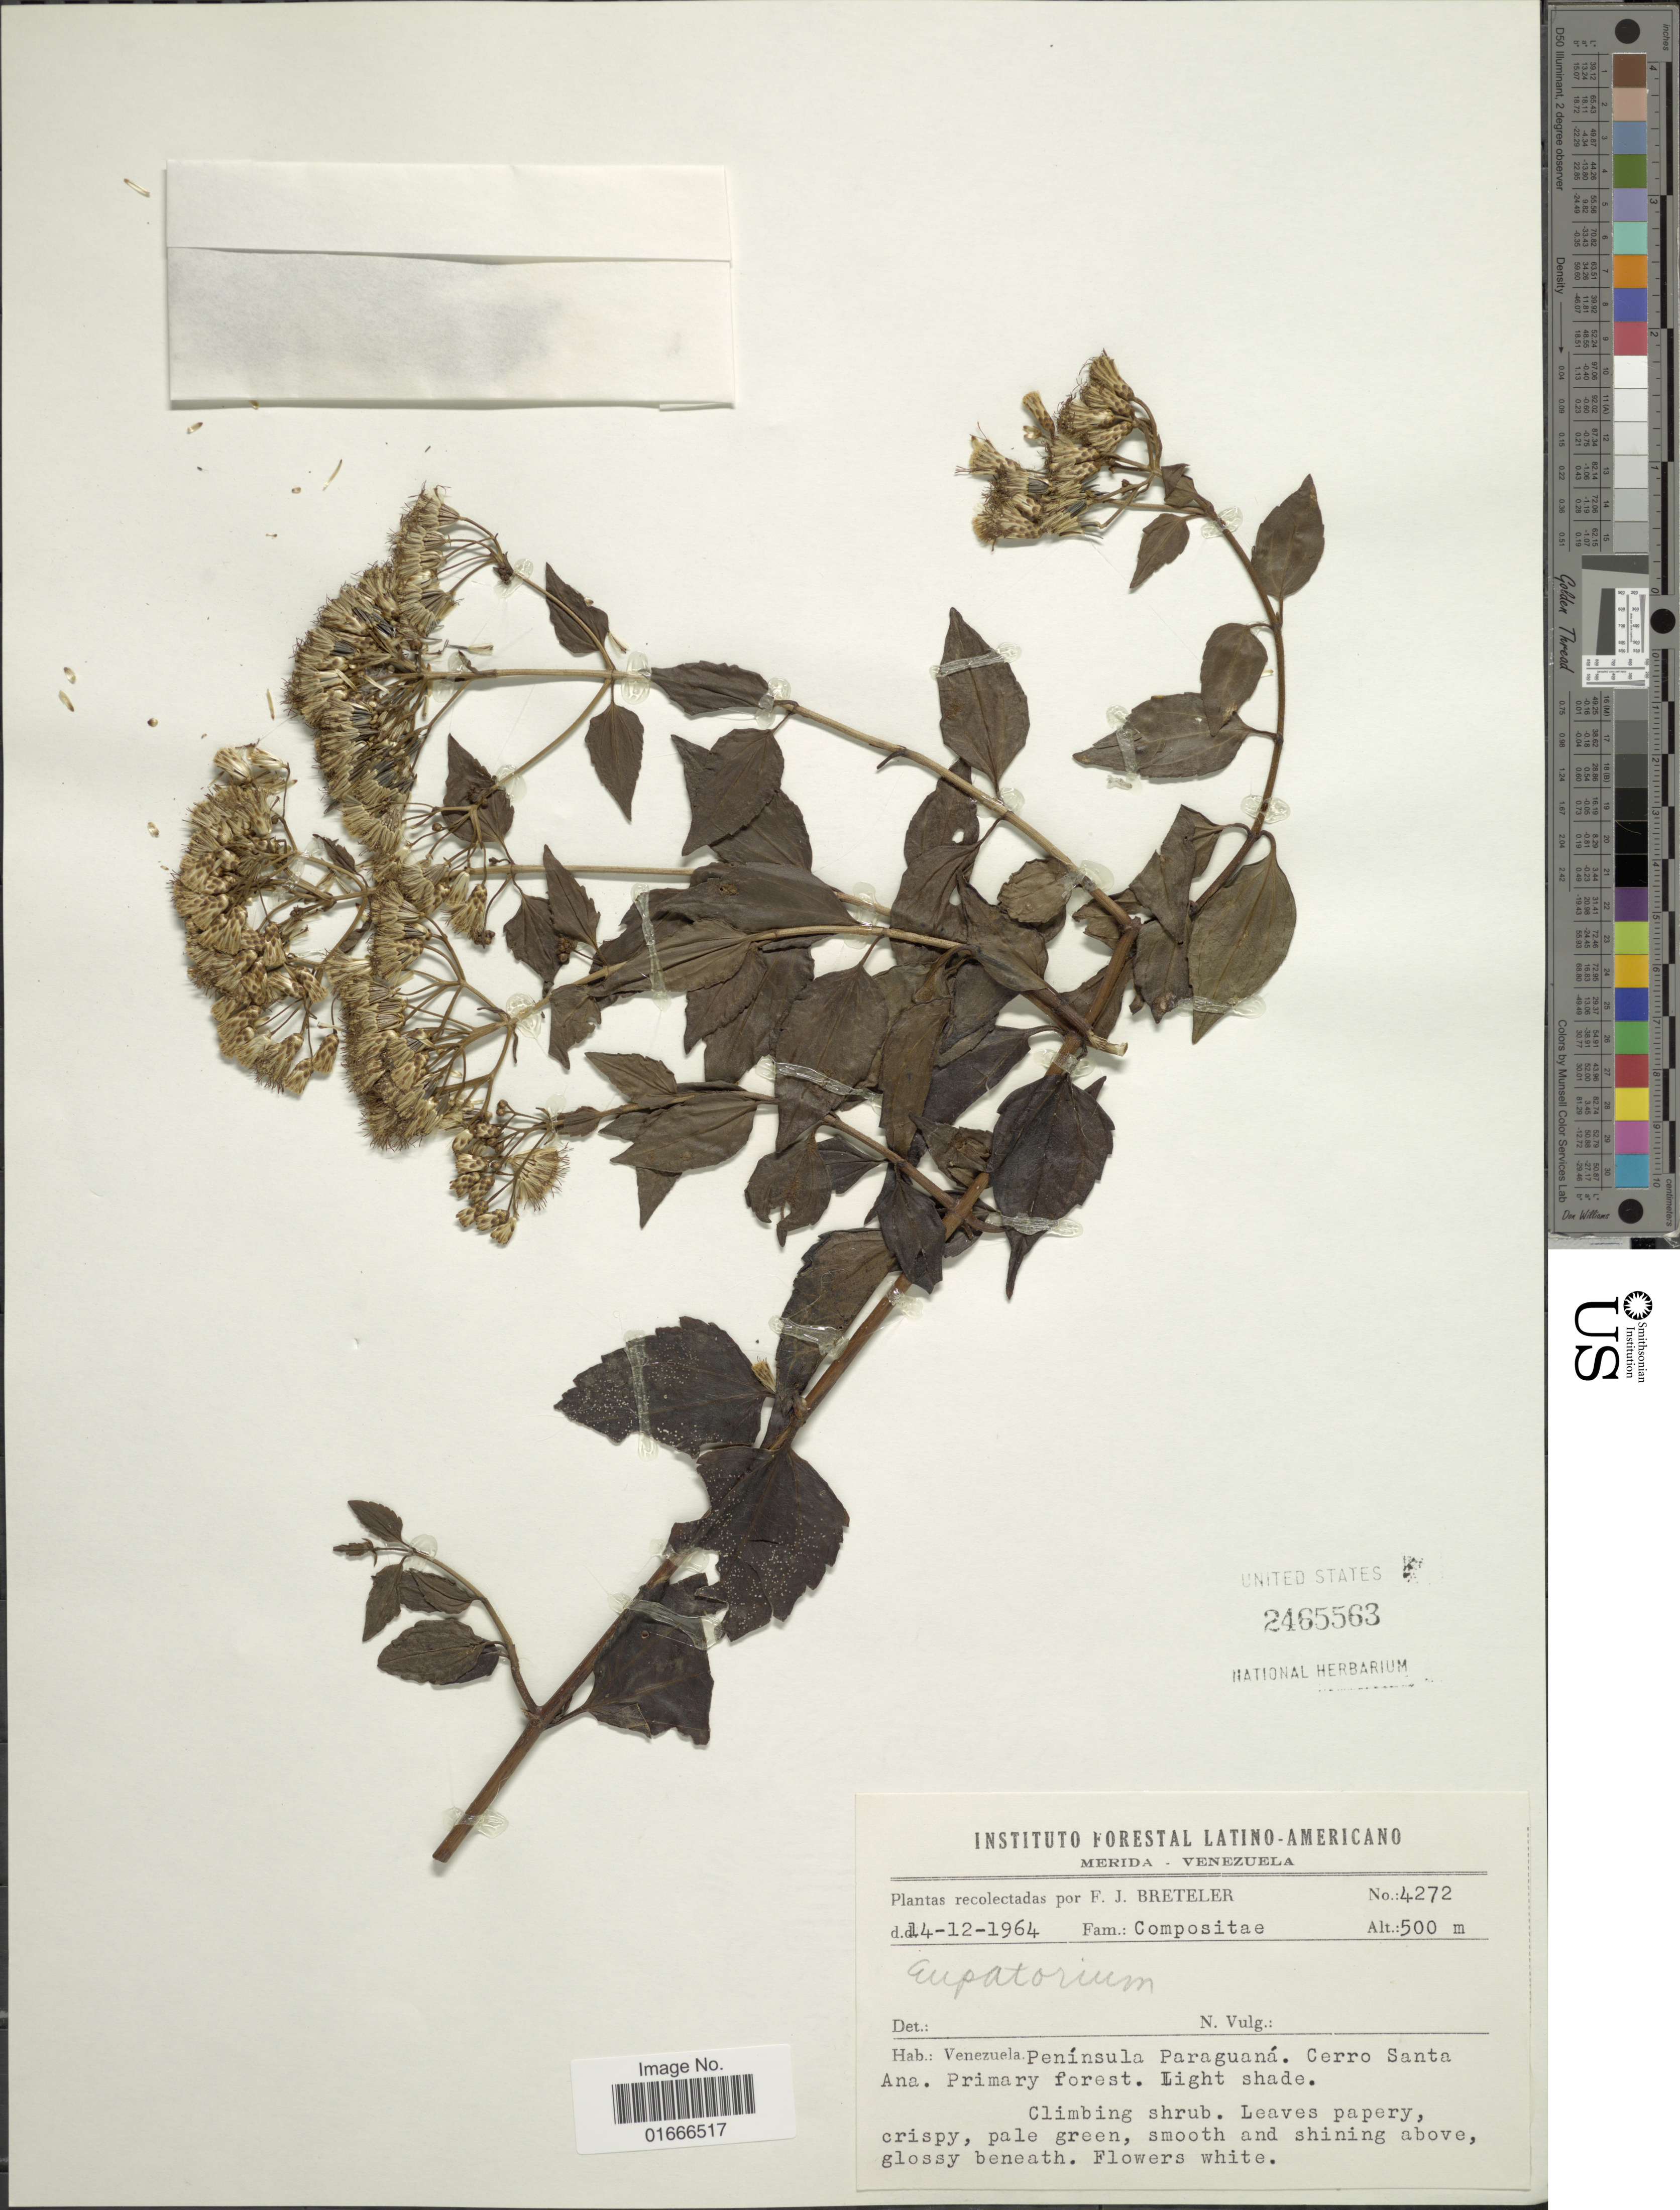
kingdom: Plantae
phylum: Tracheophyta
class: Magnoliopsida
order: Asterales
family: Asteraceae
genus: Chromolaena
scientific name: Chromolaena sp.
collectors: F. J. Breteler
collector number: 4272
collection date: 1964-12-14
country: Venezuela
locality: Peninsula Paraguana, Cerro Santa Ana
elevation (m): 500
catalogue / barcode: US 2465563